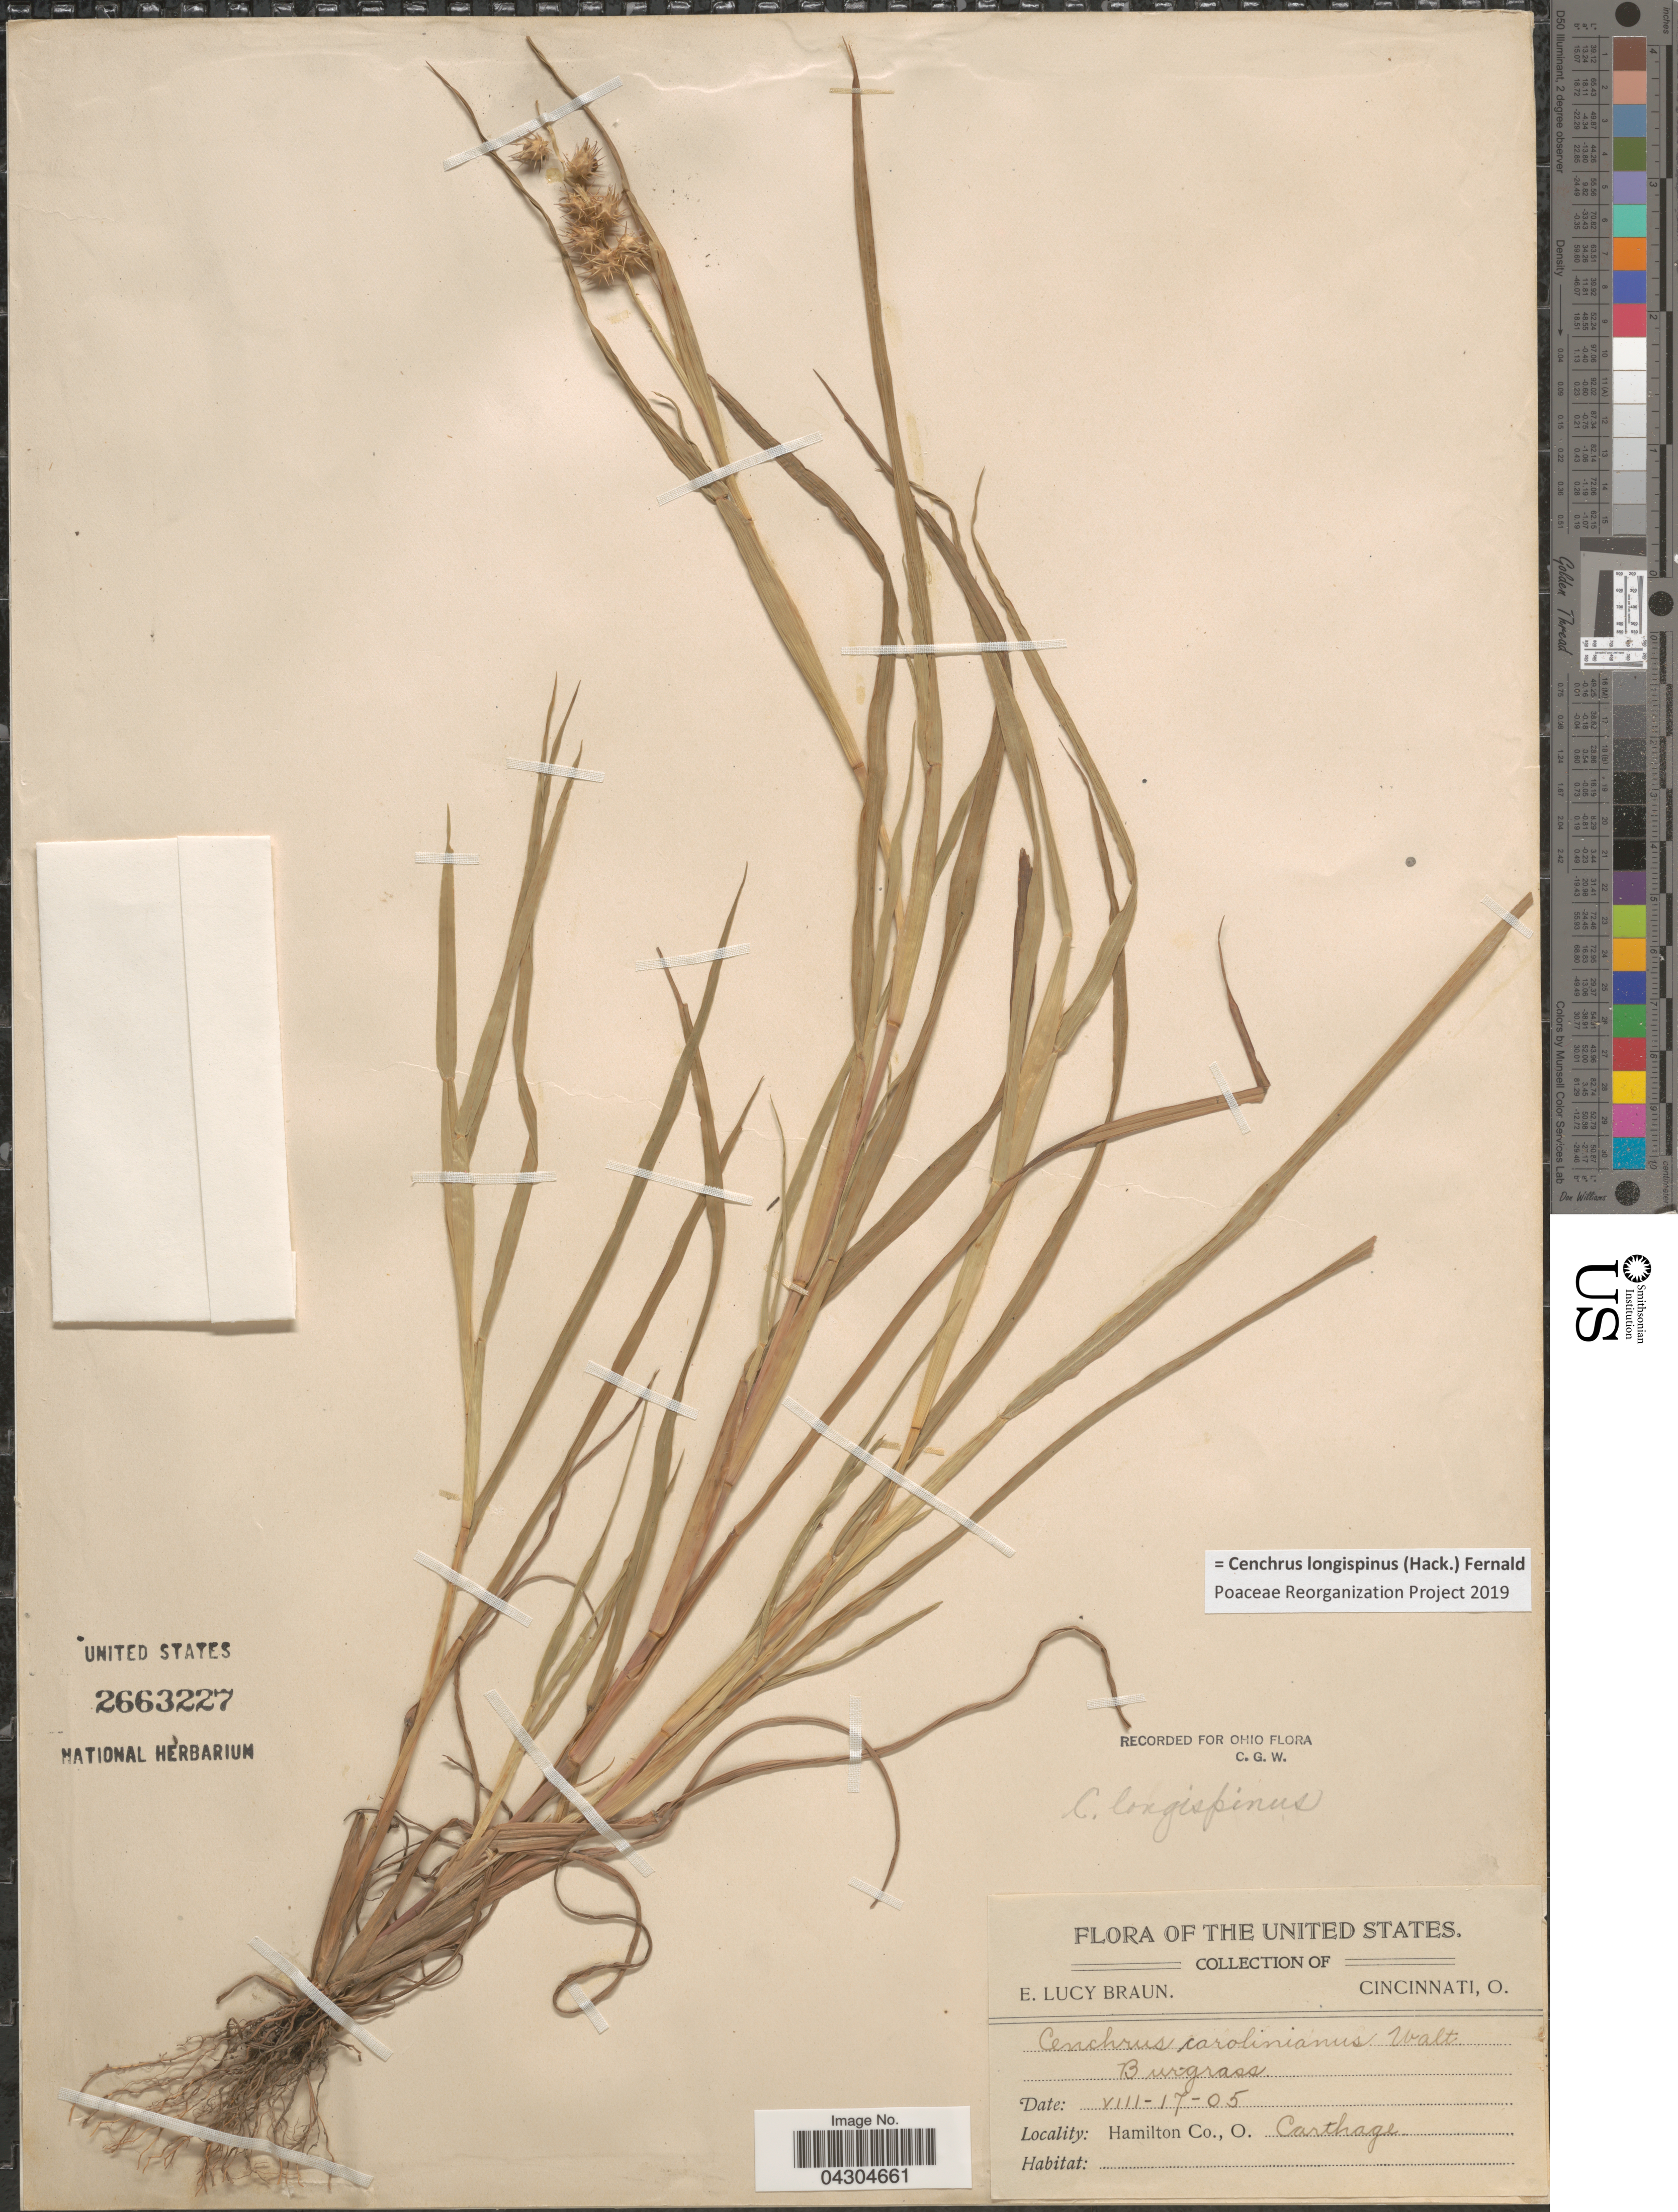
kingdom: Plantae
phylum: Tracheophyta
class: Liliopsida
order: Poales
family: Poaceae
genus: Cenchrus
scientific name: Cenchrus longispinus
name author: (Hack.) Fernald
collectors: E. L. Braun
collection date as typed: Transcribed d/m/y: 17/8/5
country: United States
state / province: Ohio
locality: The United States. Hamilton Co. Carthage.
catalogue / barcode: US 2663227